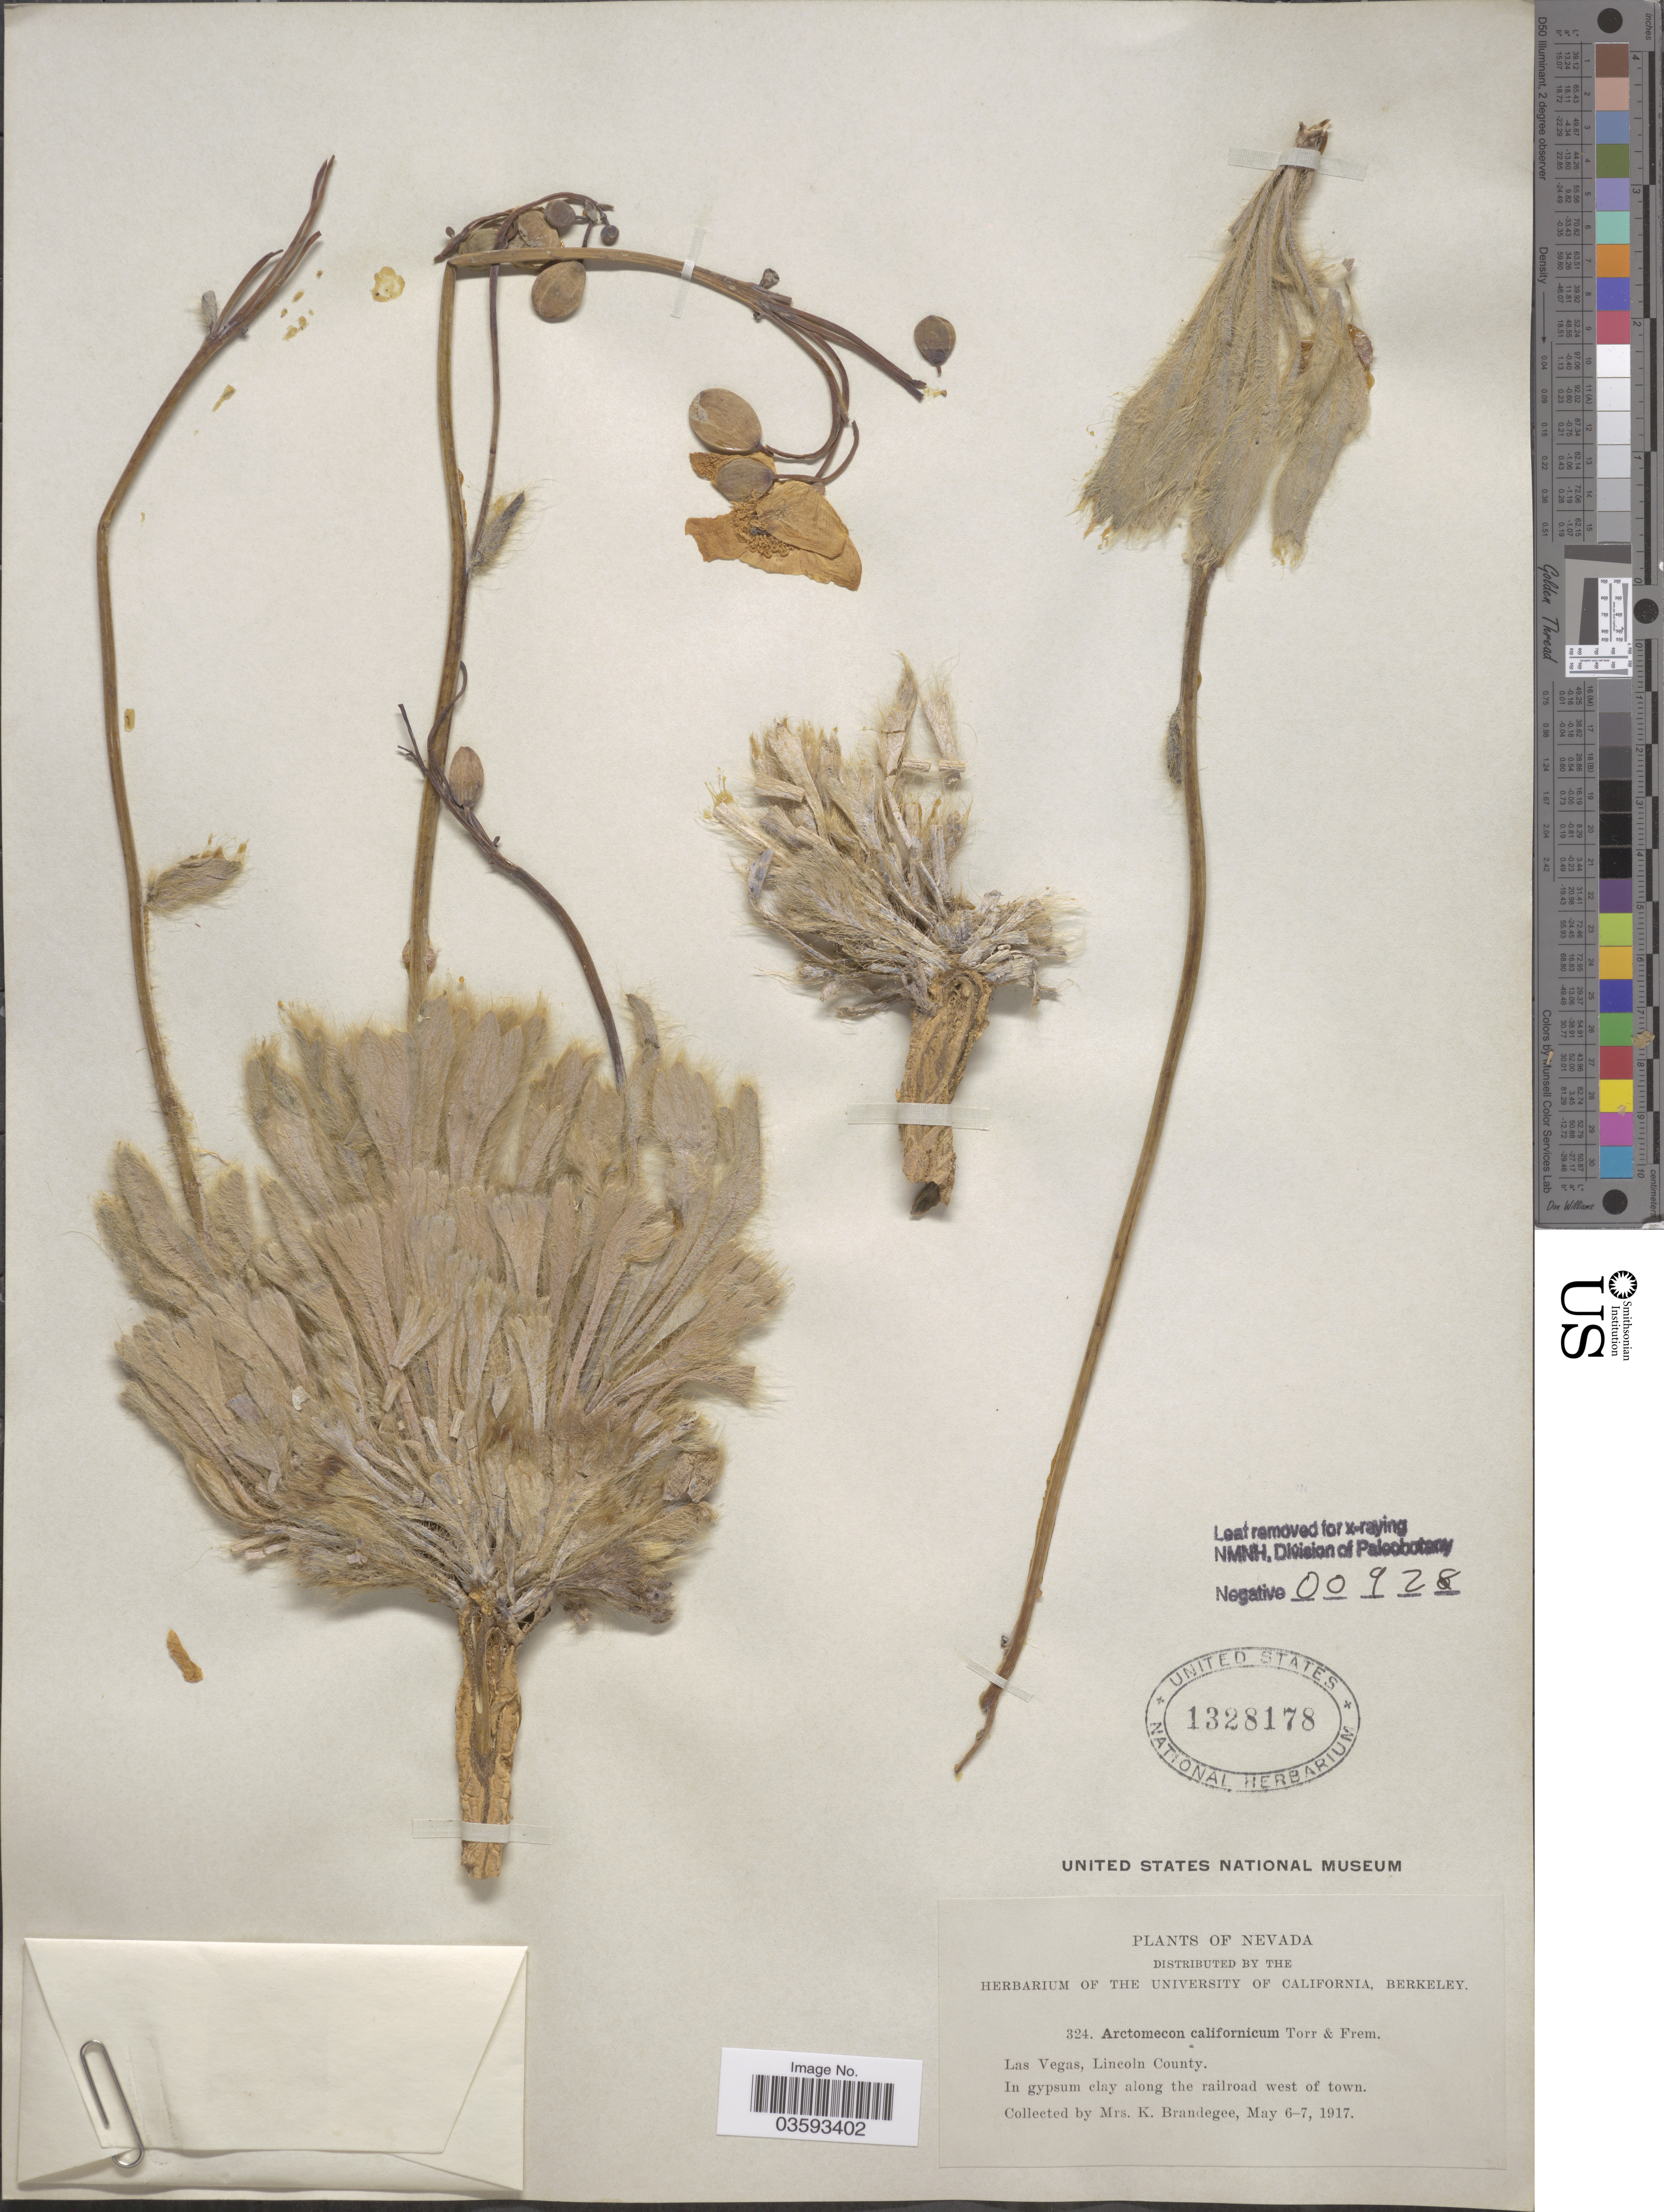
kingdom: Plantae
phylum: Tracheophyta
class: Magnoliopsida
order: Ranunculales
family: Papaveraceae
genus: Arctomecon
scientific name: Arctomecon californica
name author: Torr. & Frém.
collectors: K. Brandegee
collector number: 324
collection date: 1917-05-06/1917-05-07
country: United States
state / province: Nevada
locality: Las Vegas, Lincoln County. In gypsum clay along the railroad west of town.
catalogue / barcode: US 1328178